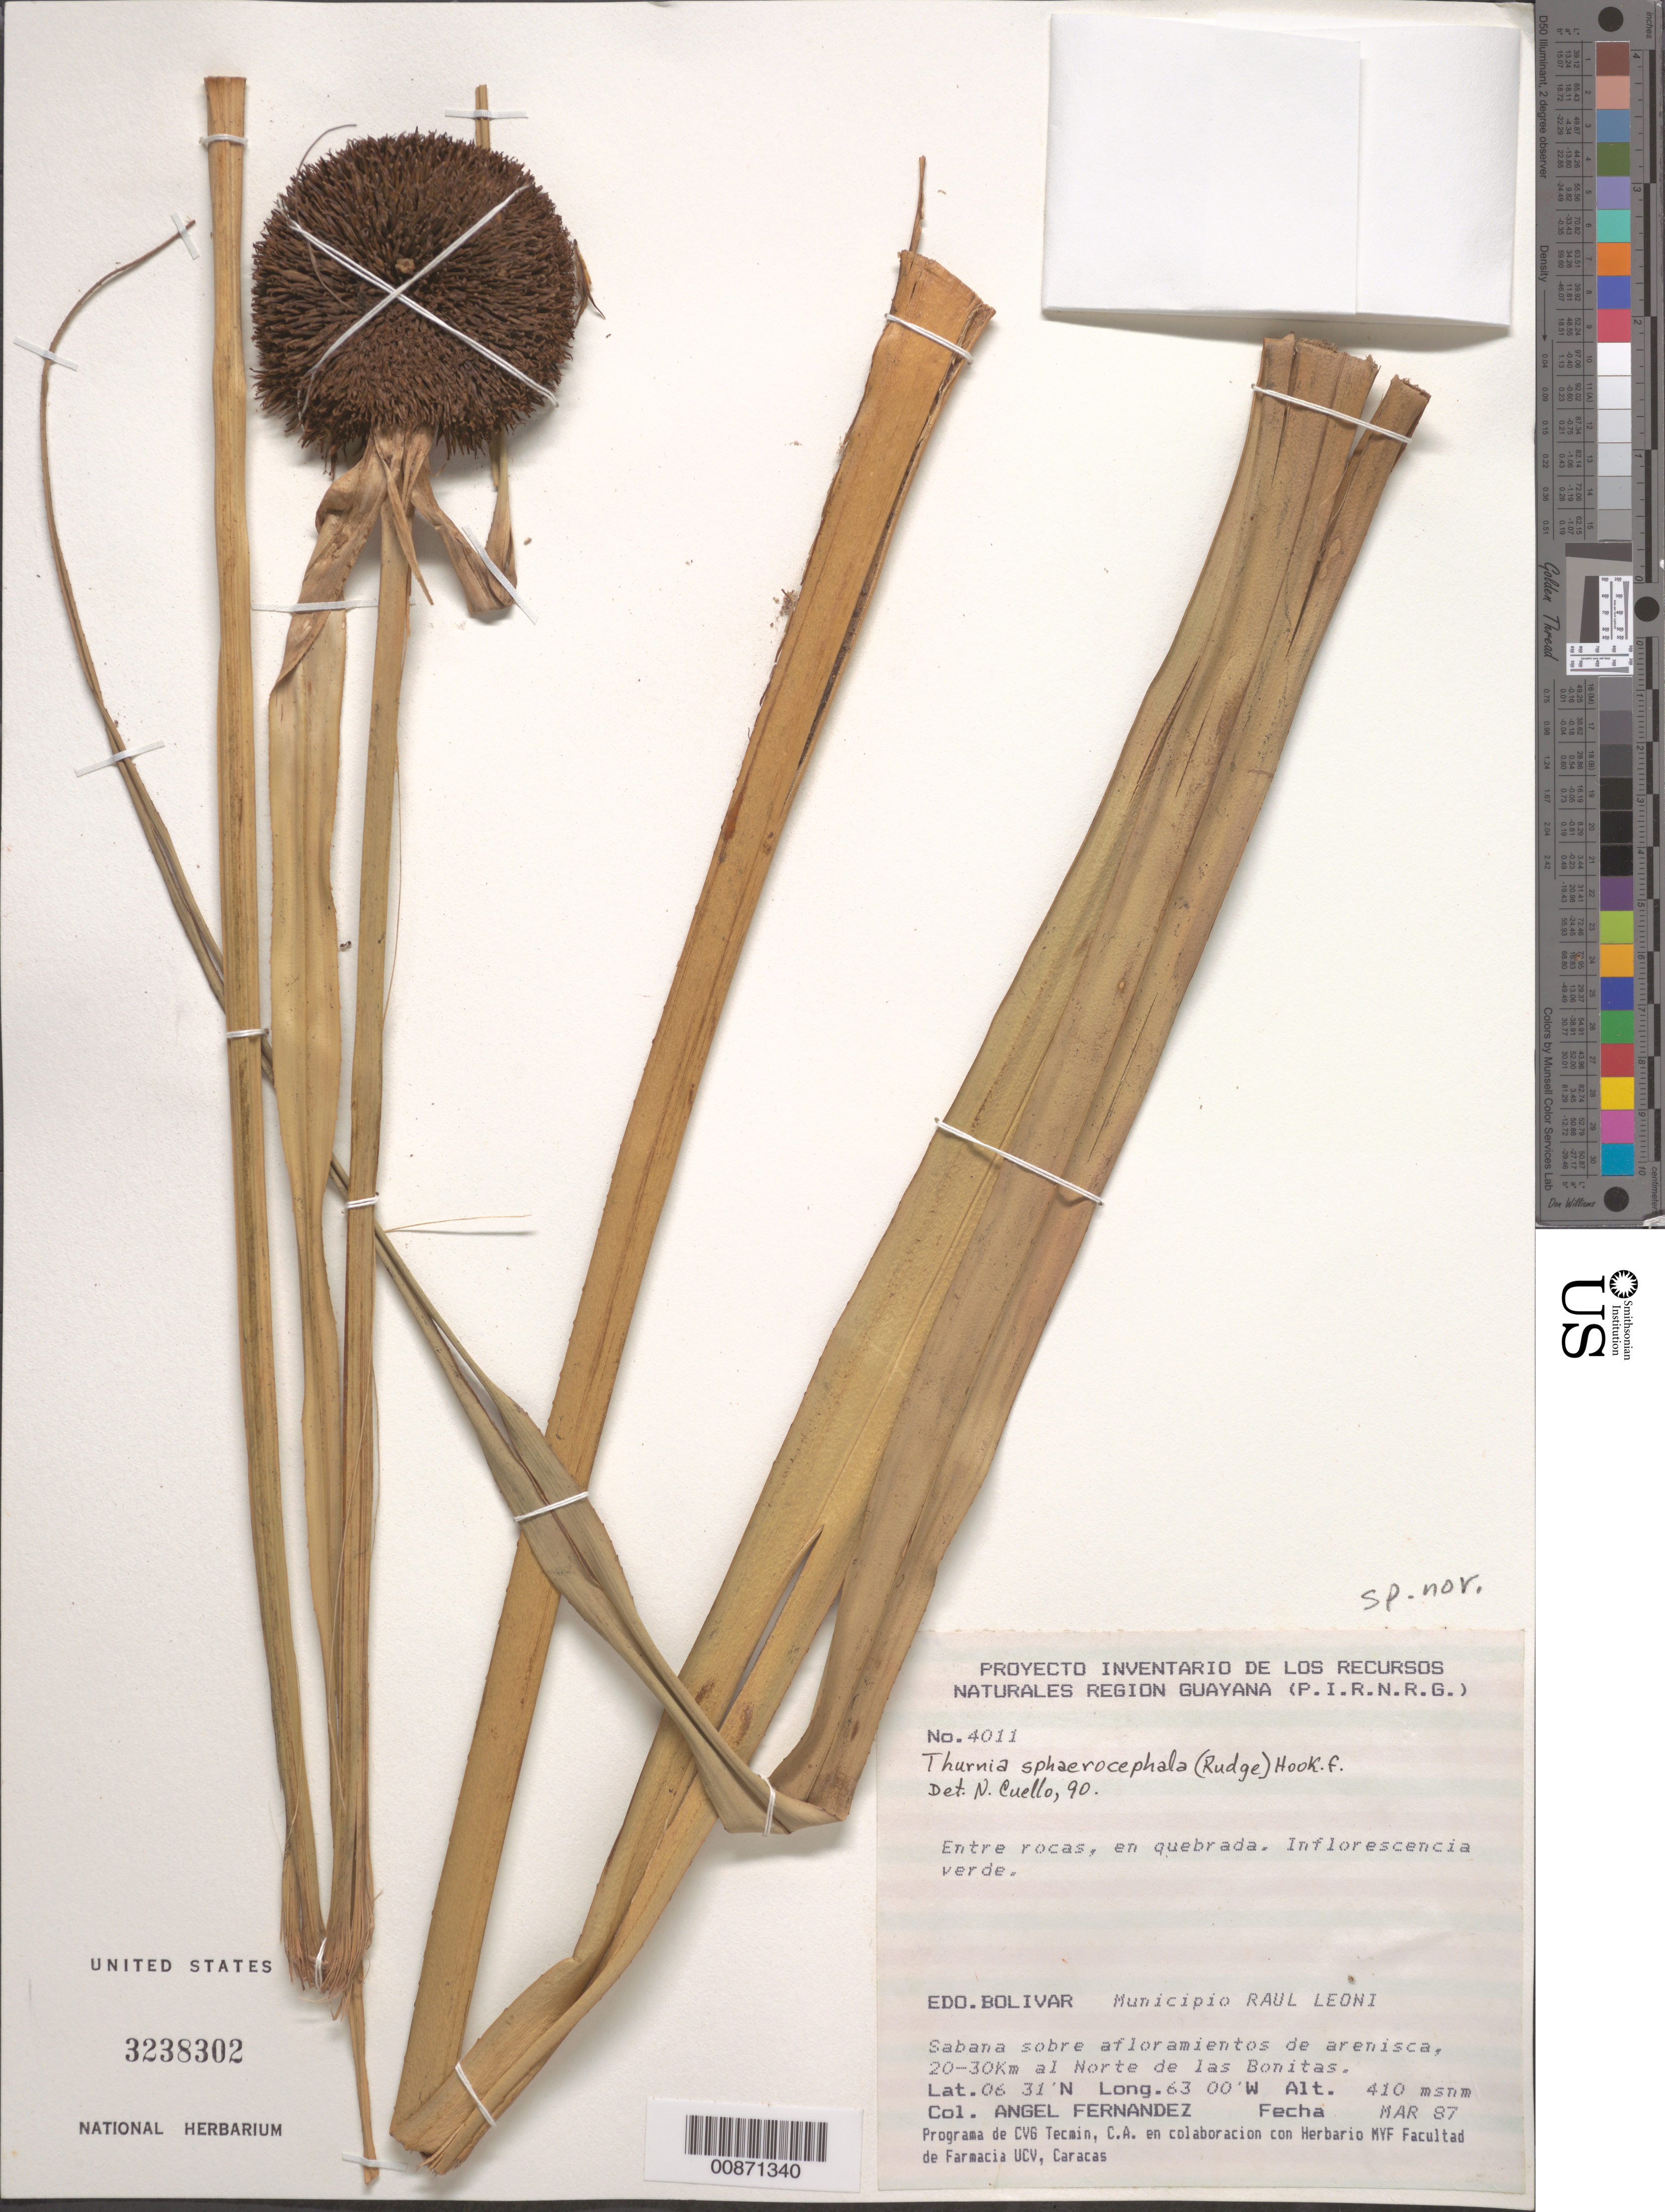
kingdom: Plantae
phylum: Tracheophyta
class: Liliopsida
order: Poales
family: Thurniaceae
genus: Thurnia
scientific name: Thurnia sphaerocephala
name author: (Rudge) Hook. f.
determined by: Cuello, Nidia L.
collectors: A. Fernández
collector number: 4011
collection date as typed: Mar-87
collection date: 1987-03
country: Venezuela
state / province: Bolívar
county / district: Angostura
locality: Mun. Raúl Leoni [=Angostura], 20-30 km N de las Bonitas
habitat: Sabana sobre afloramientos de arenisca; entre rocas, en quebrada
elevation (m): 410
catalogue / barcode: US 3238302